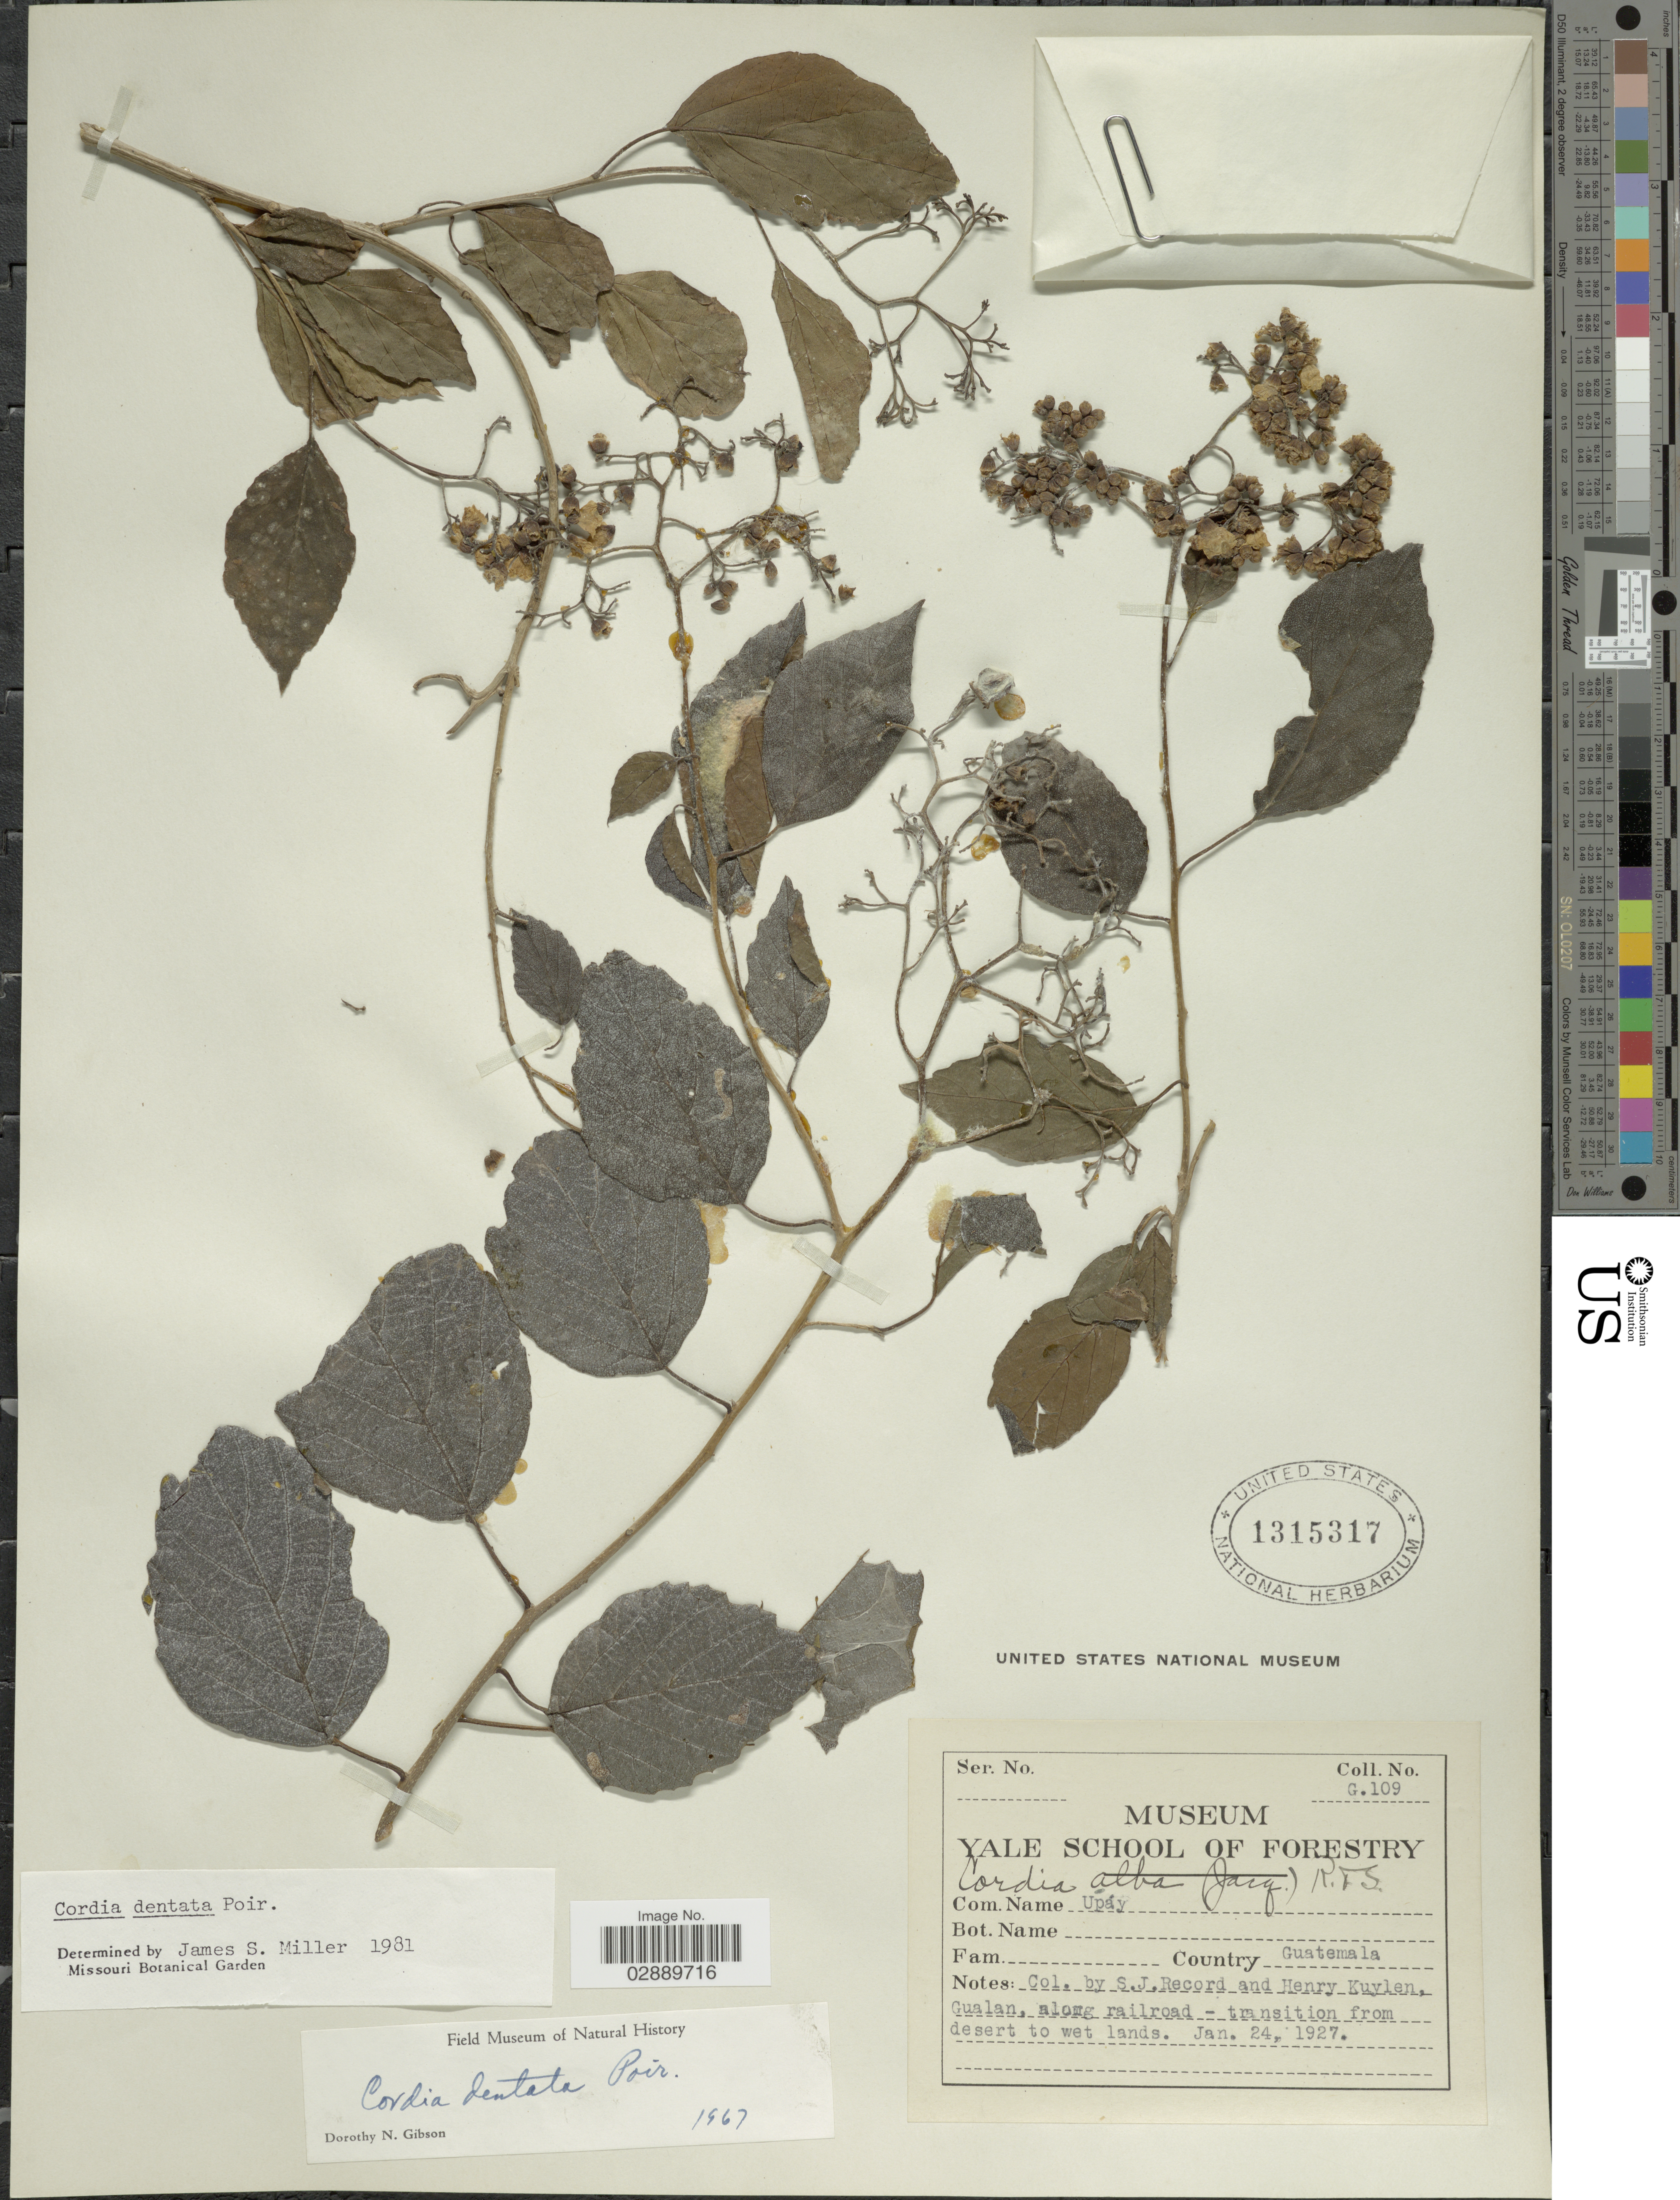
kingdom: Plantae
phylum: Tracheophyta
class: Magnoliopsida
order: Boraginales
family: Cordiaceae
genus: Cordia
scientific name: Cordia dentata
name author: Poir.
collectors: S. J. Record & H. Kuylen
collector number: G.109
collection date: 1927-01-24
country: Guatemala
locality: Gualan, along railroad - transition from desert to wet lands.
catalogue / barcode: US 1315317